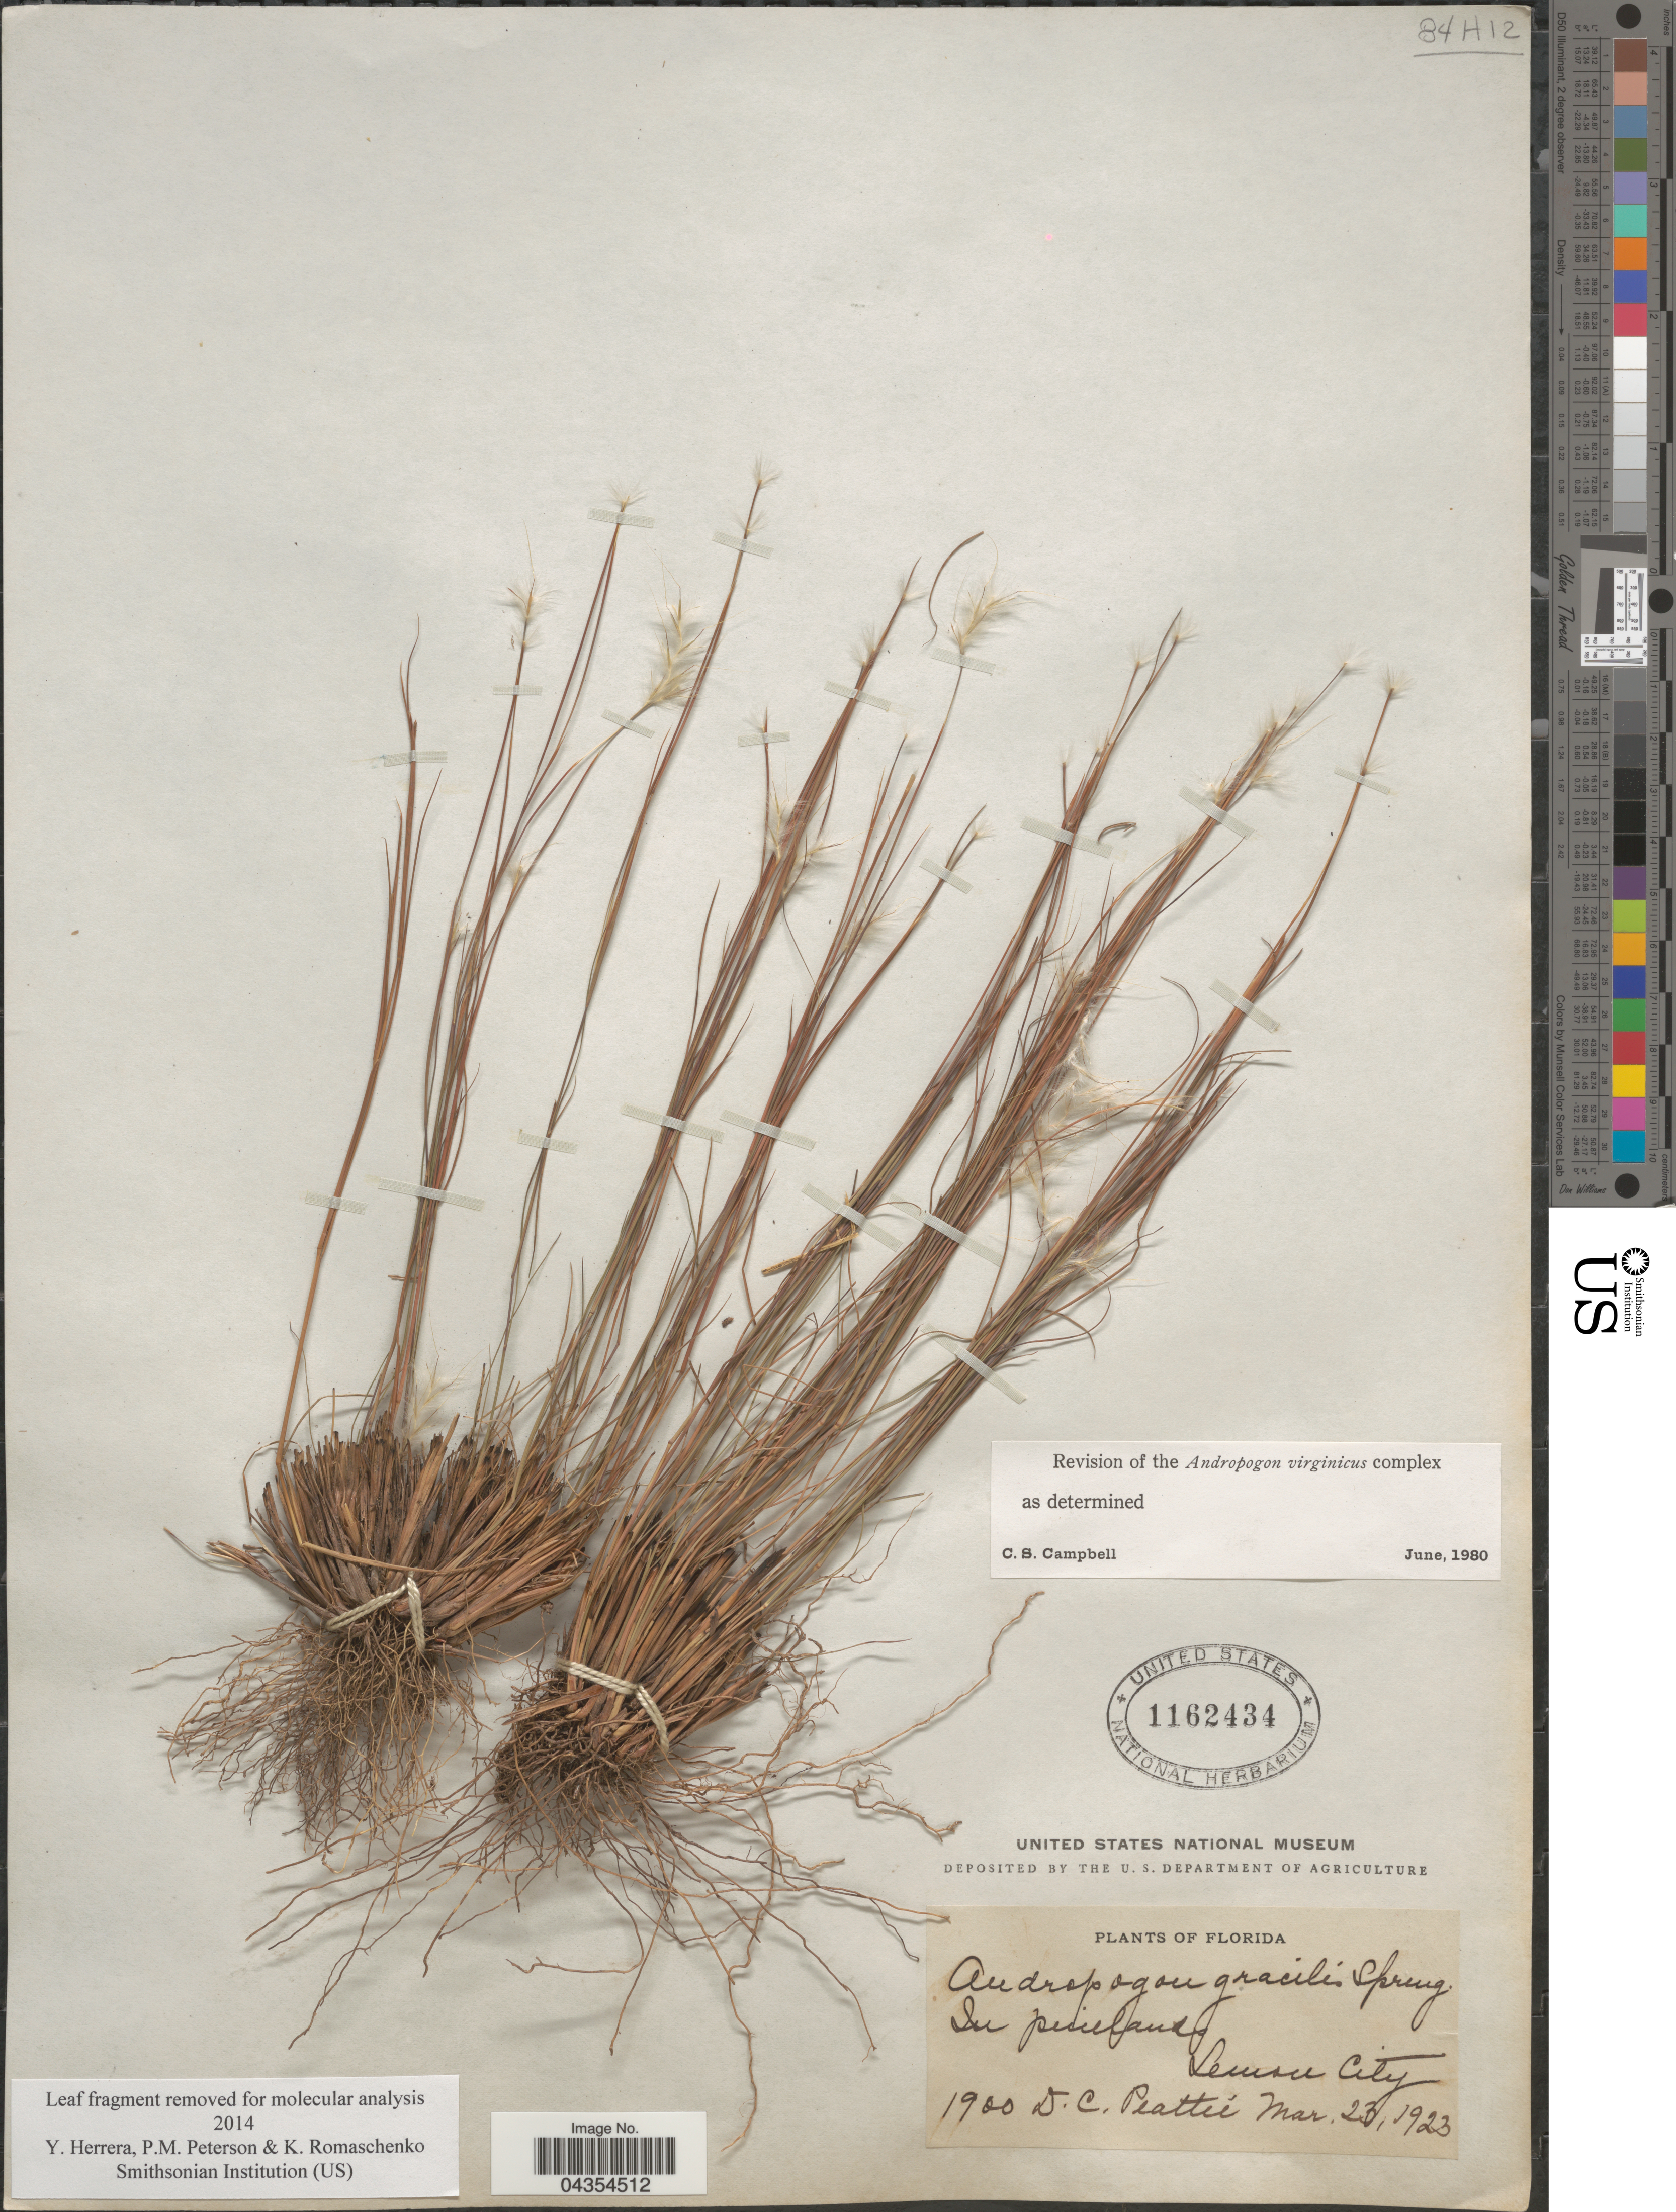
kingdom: Plantae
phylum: Tracheophyta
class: Liliopsida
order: Poales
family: Poaceae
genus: Schizachyrium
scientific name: Schizachyrium gracile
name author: (Spreng.) Nash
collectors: D. Peattie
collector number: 1900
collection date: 1923-03-23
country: United States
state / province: Florida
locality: In pinelands. Lemon City.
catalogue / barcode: US 1162434